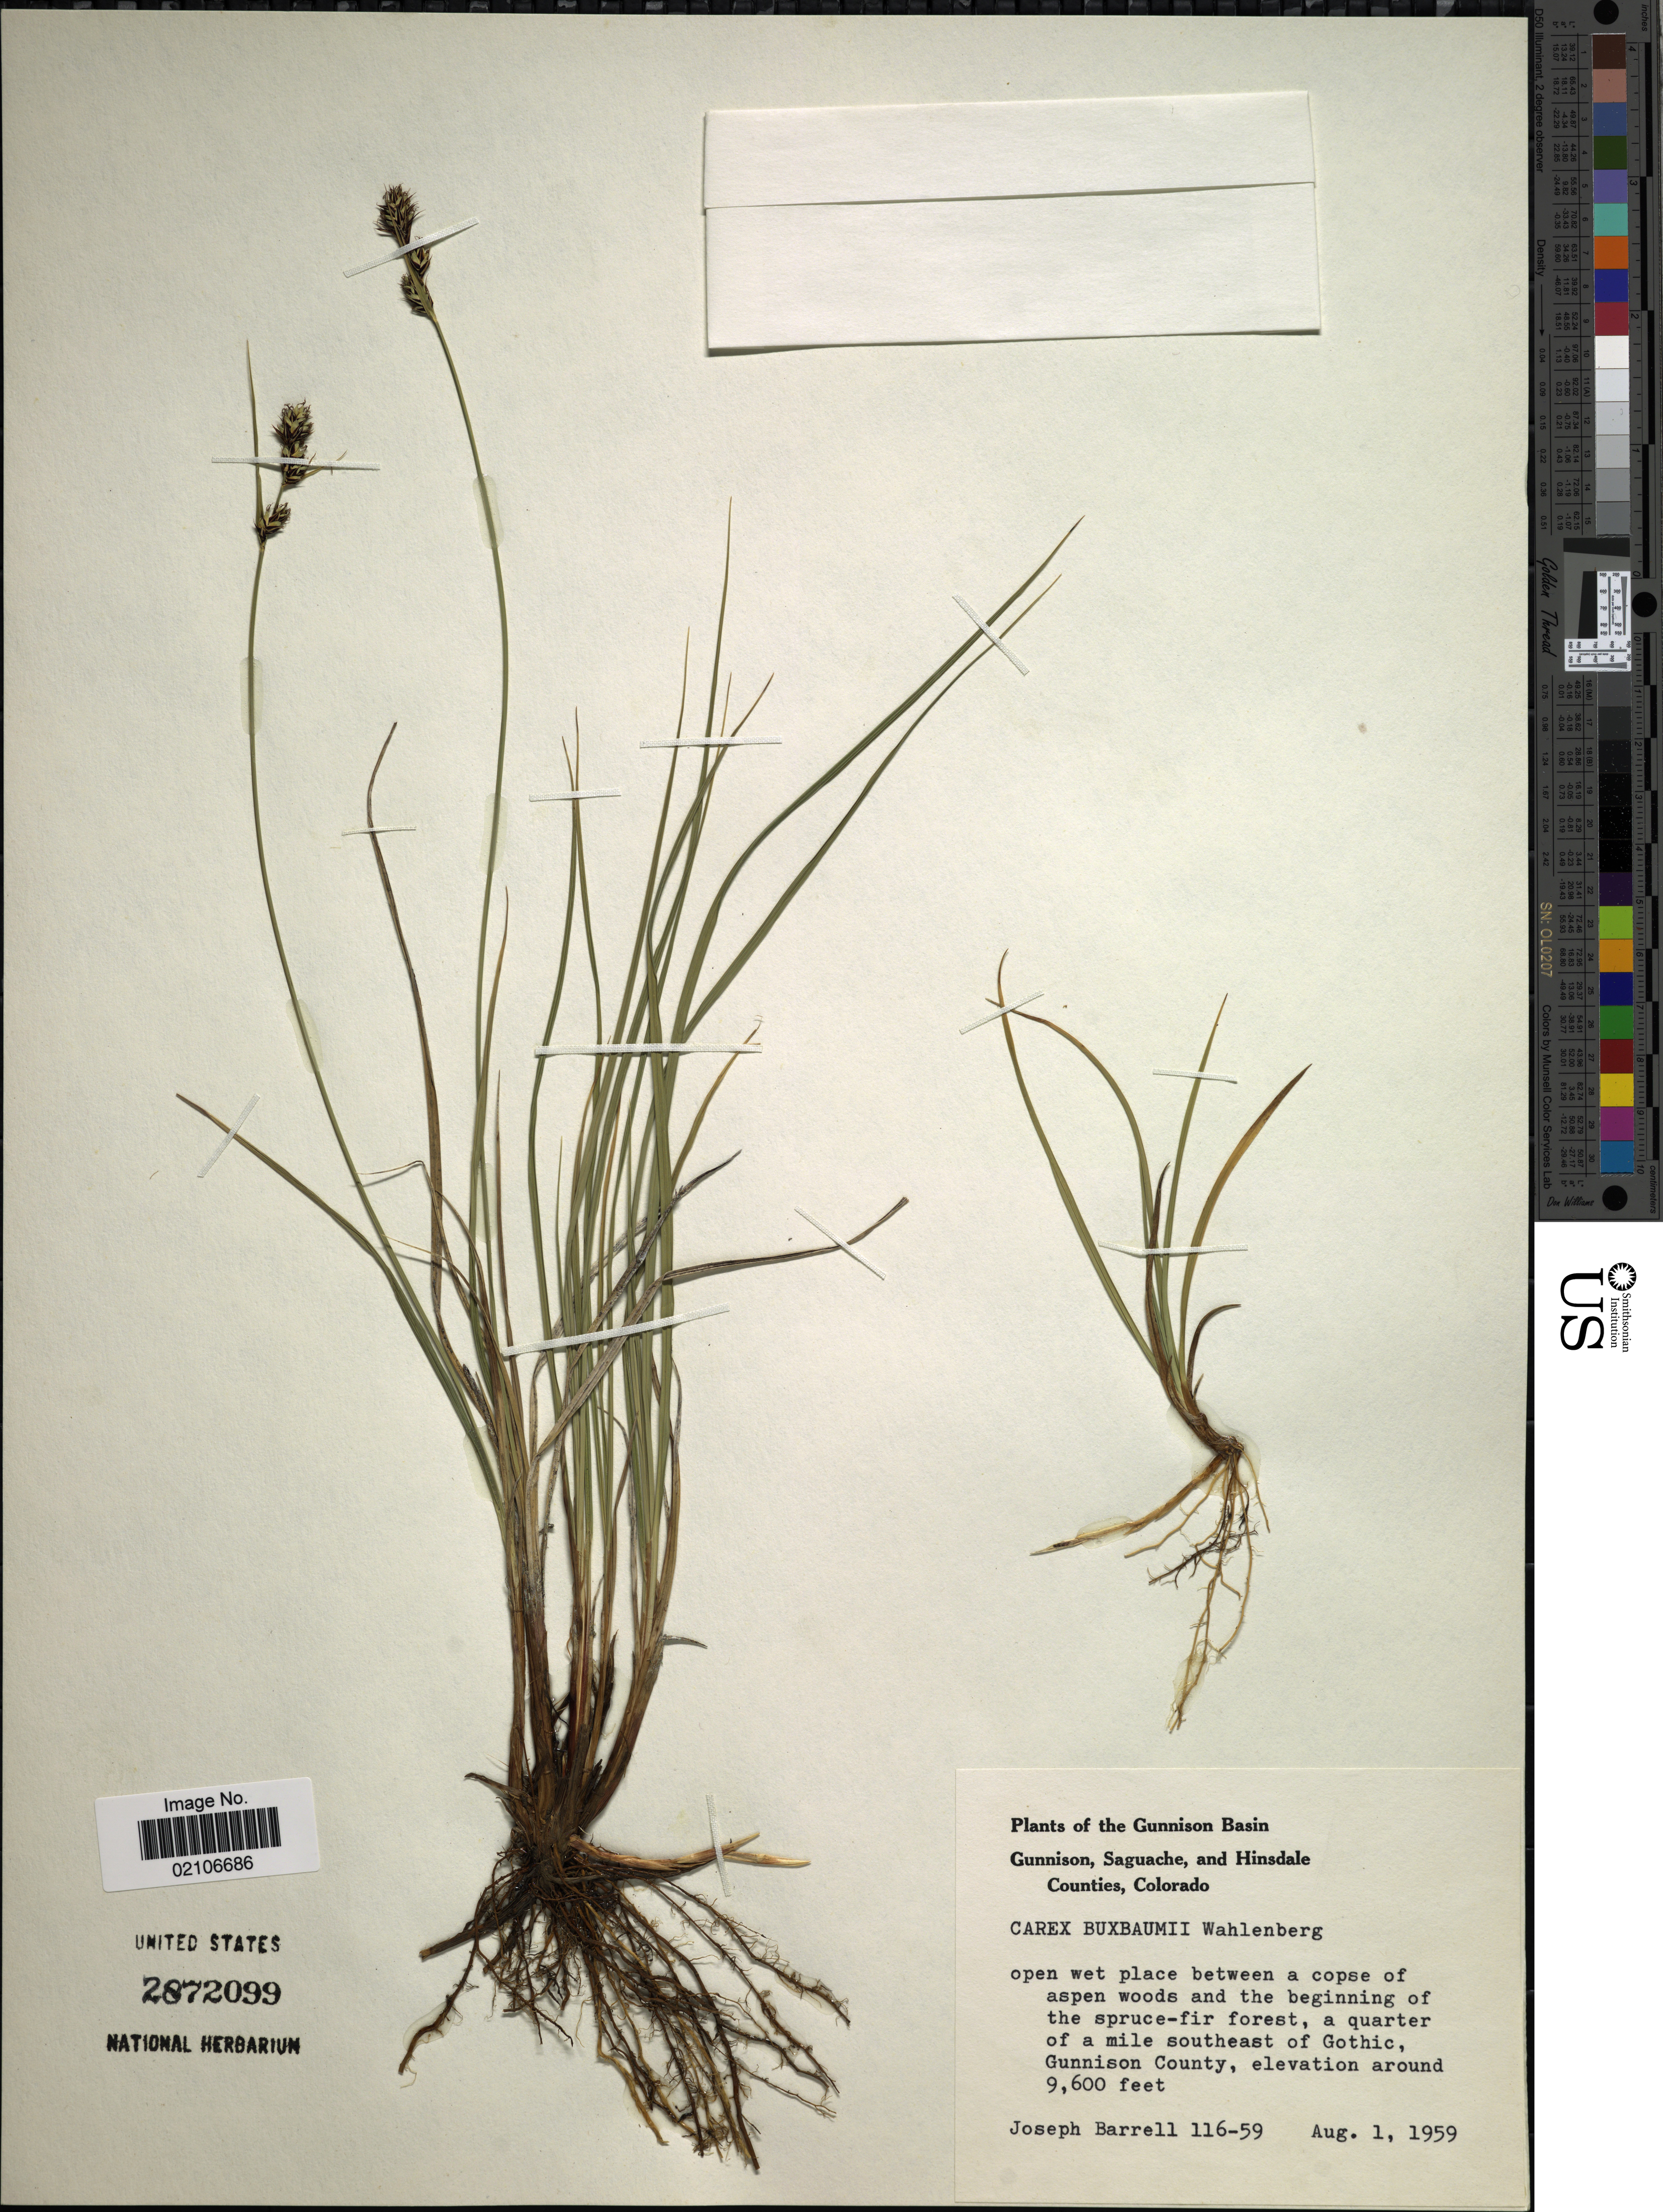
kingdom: Plantae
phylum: Tracheophyta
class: Liliopsida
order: Poales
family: Cyperaceae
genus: Carex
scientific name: Carex buxbaumii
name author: Wahlenb.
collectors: J. Barrell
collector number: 116-59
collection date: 1959-08-01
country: United States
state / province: Colorado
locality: The Gunnison Basin Gunnison, Saguache, and Hinsdale Counties, open wet place between a copse of aspen woods and the beginning of the spruce-fir forest, a quarter of a mile southeast of Gothic, Gunnison County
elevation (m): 2926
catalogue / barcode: US 2872099